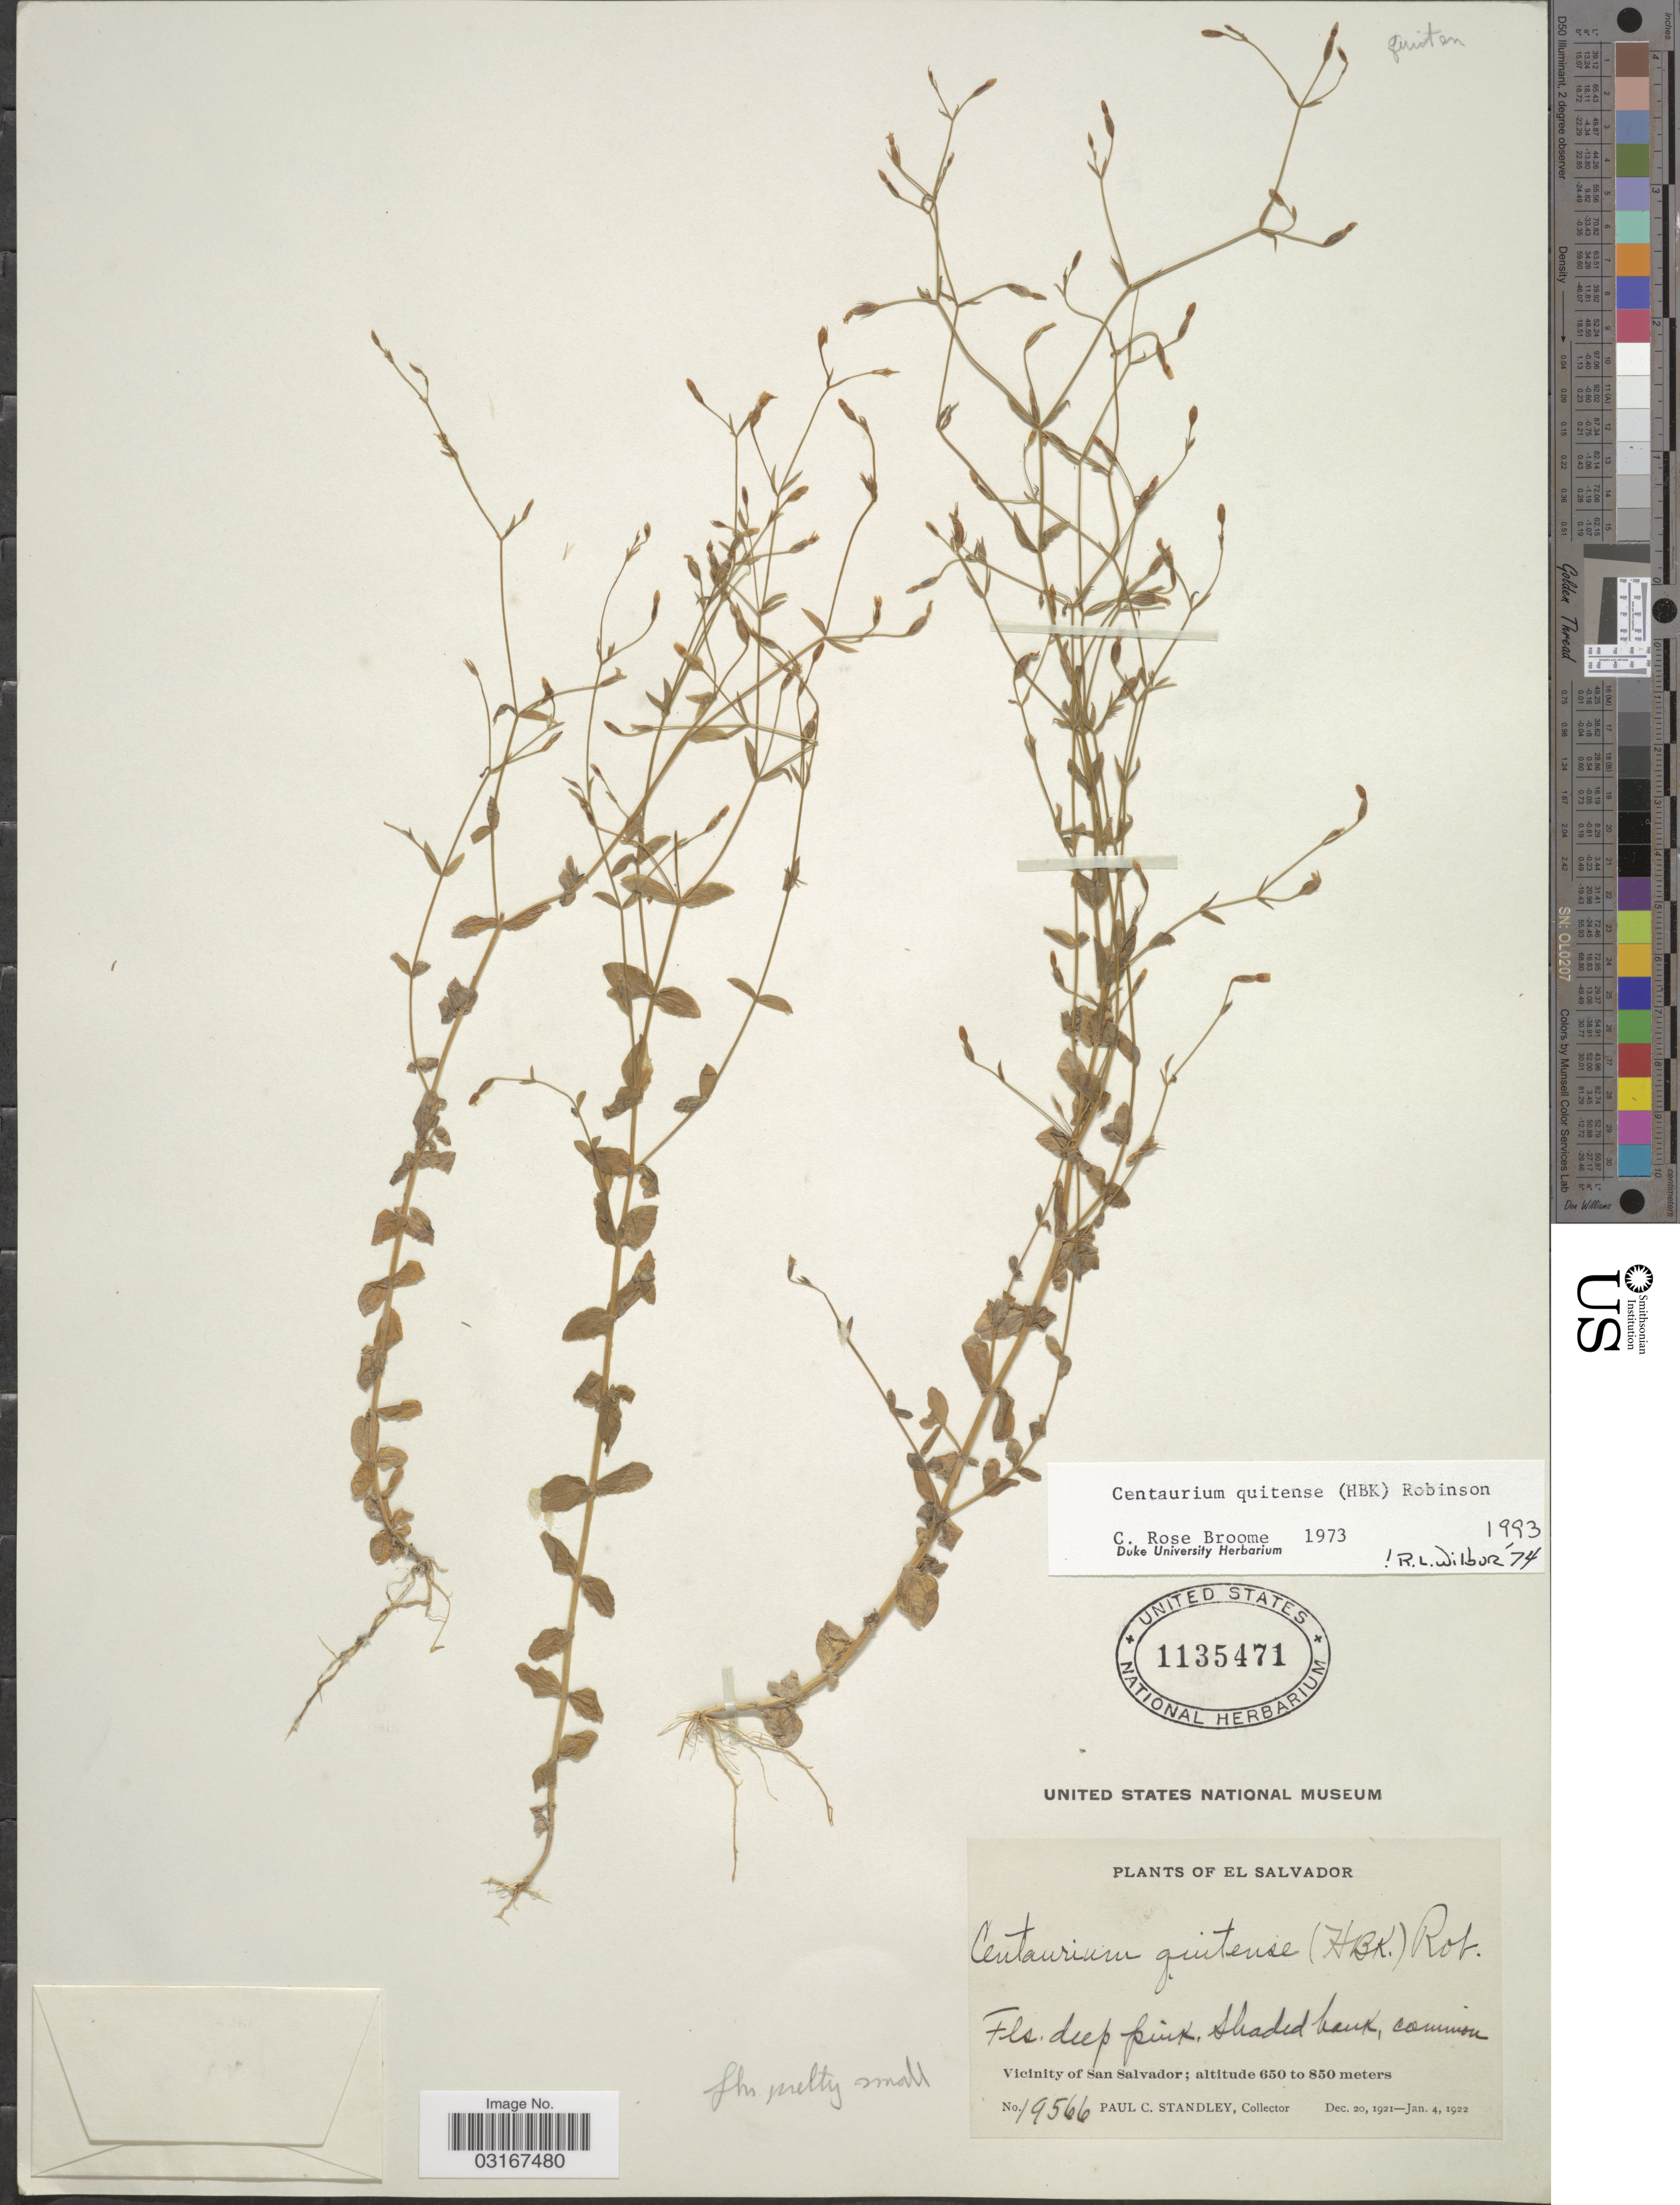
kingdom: Plantae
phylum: Tracheophyta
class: Magnoliopsida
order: Gentianales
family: Gentianaceae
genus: Centaurium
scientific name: Centaurium quitense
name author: (Kunth) B.L. Rob.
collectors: P. C. Standley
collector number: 19566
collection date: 1921-12-20/1922-01-04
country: El Salvador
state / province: San Salvador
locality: Vicinity of San Salvador.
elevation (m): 650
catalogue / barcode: US 1135471